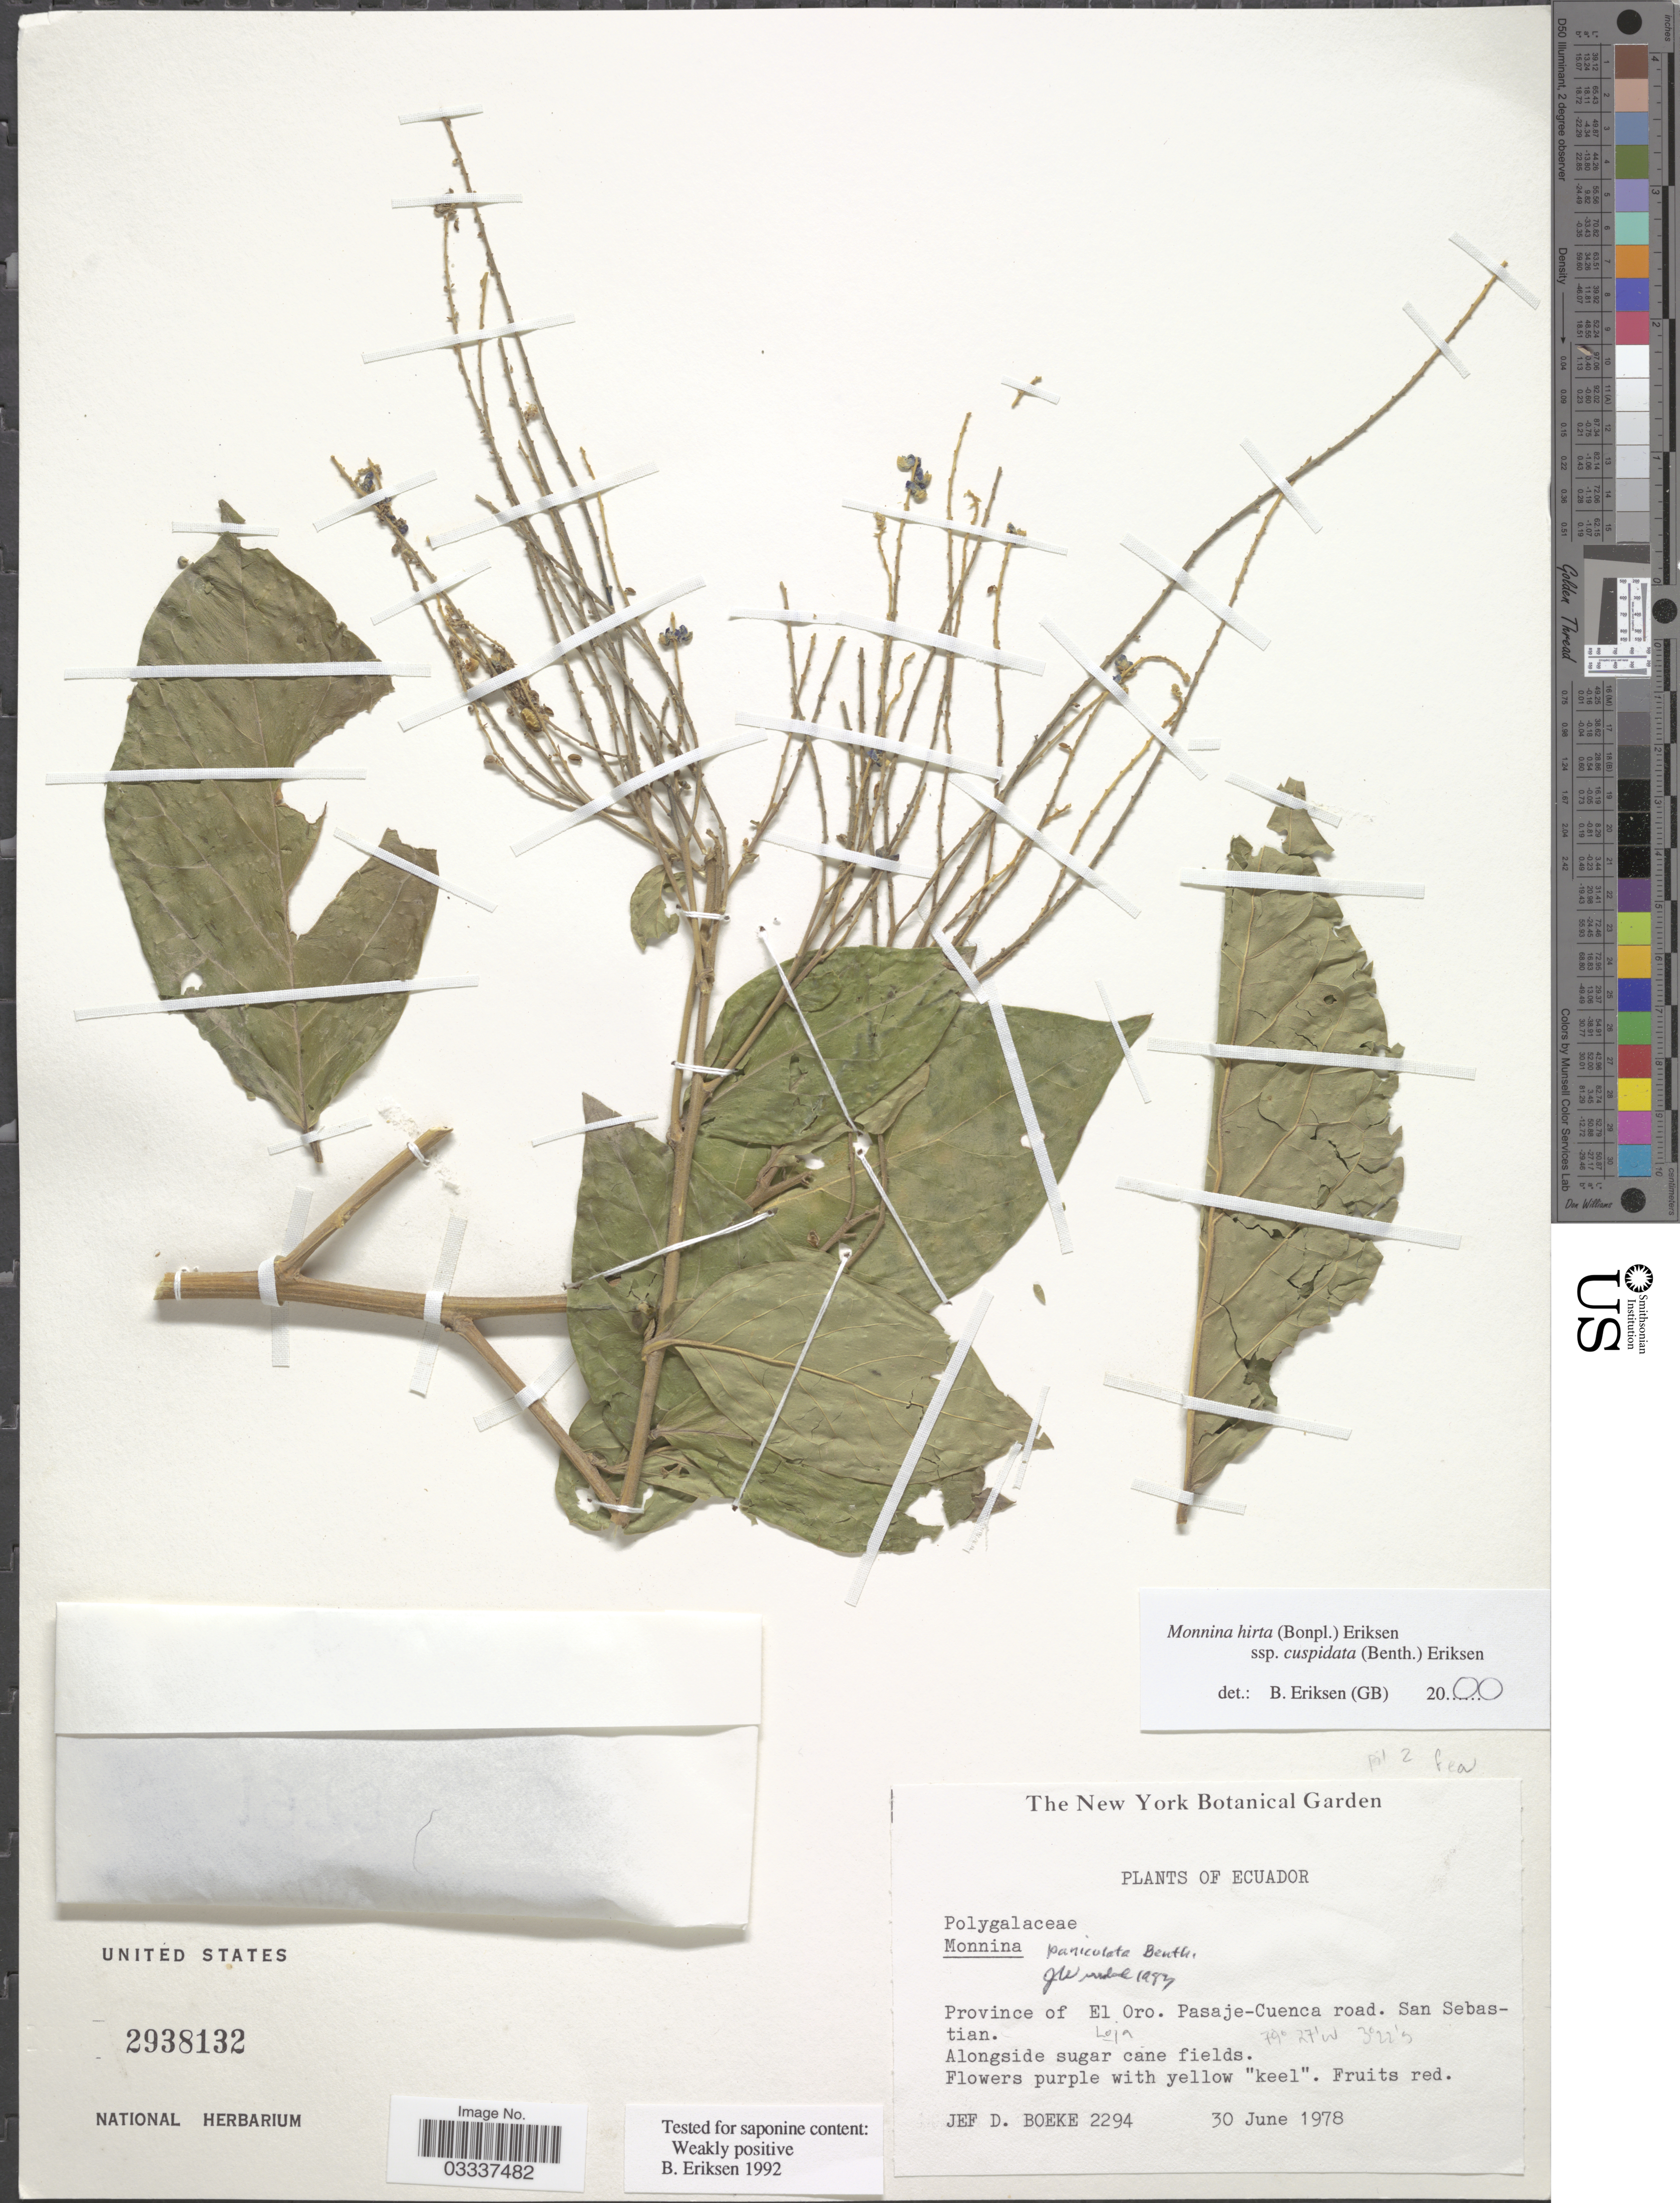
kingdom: Plantae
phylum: Tracheophyta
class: Magnoliopsida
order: Fabales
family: Polygalaceae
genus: Monnina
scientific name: Monnina hirta subsp. cuspidata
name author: (Benth.) B. Eriksen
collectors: J. Boeke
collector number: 2294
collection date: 1978-06-30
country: Ecuador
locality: Province of El Oro, Loja, Pasaje-Cuenca road. San Sebastian.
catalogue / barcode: US 2938132